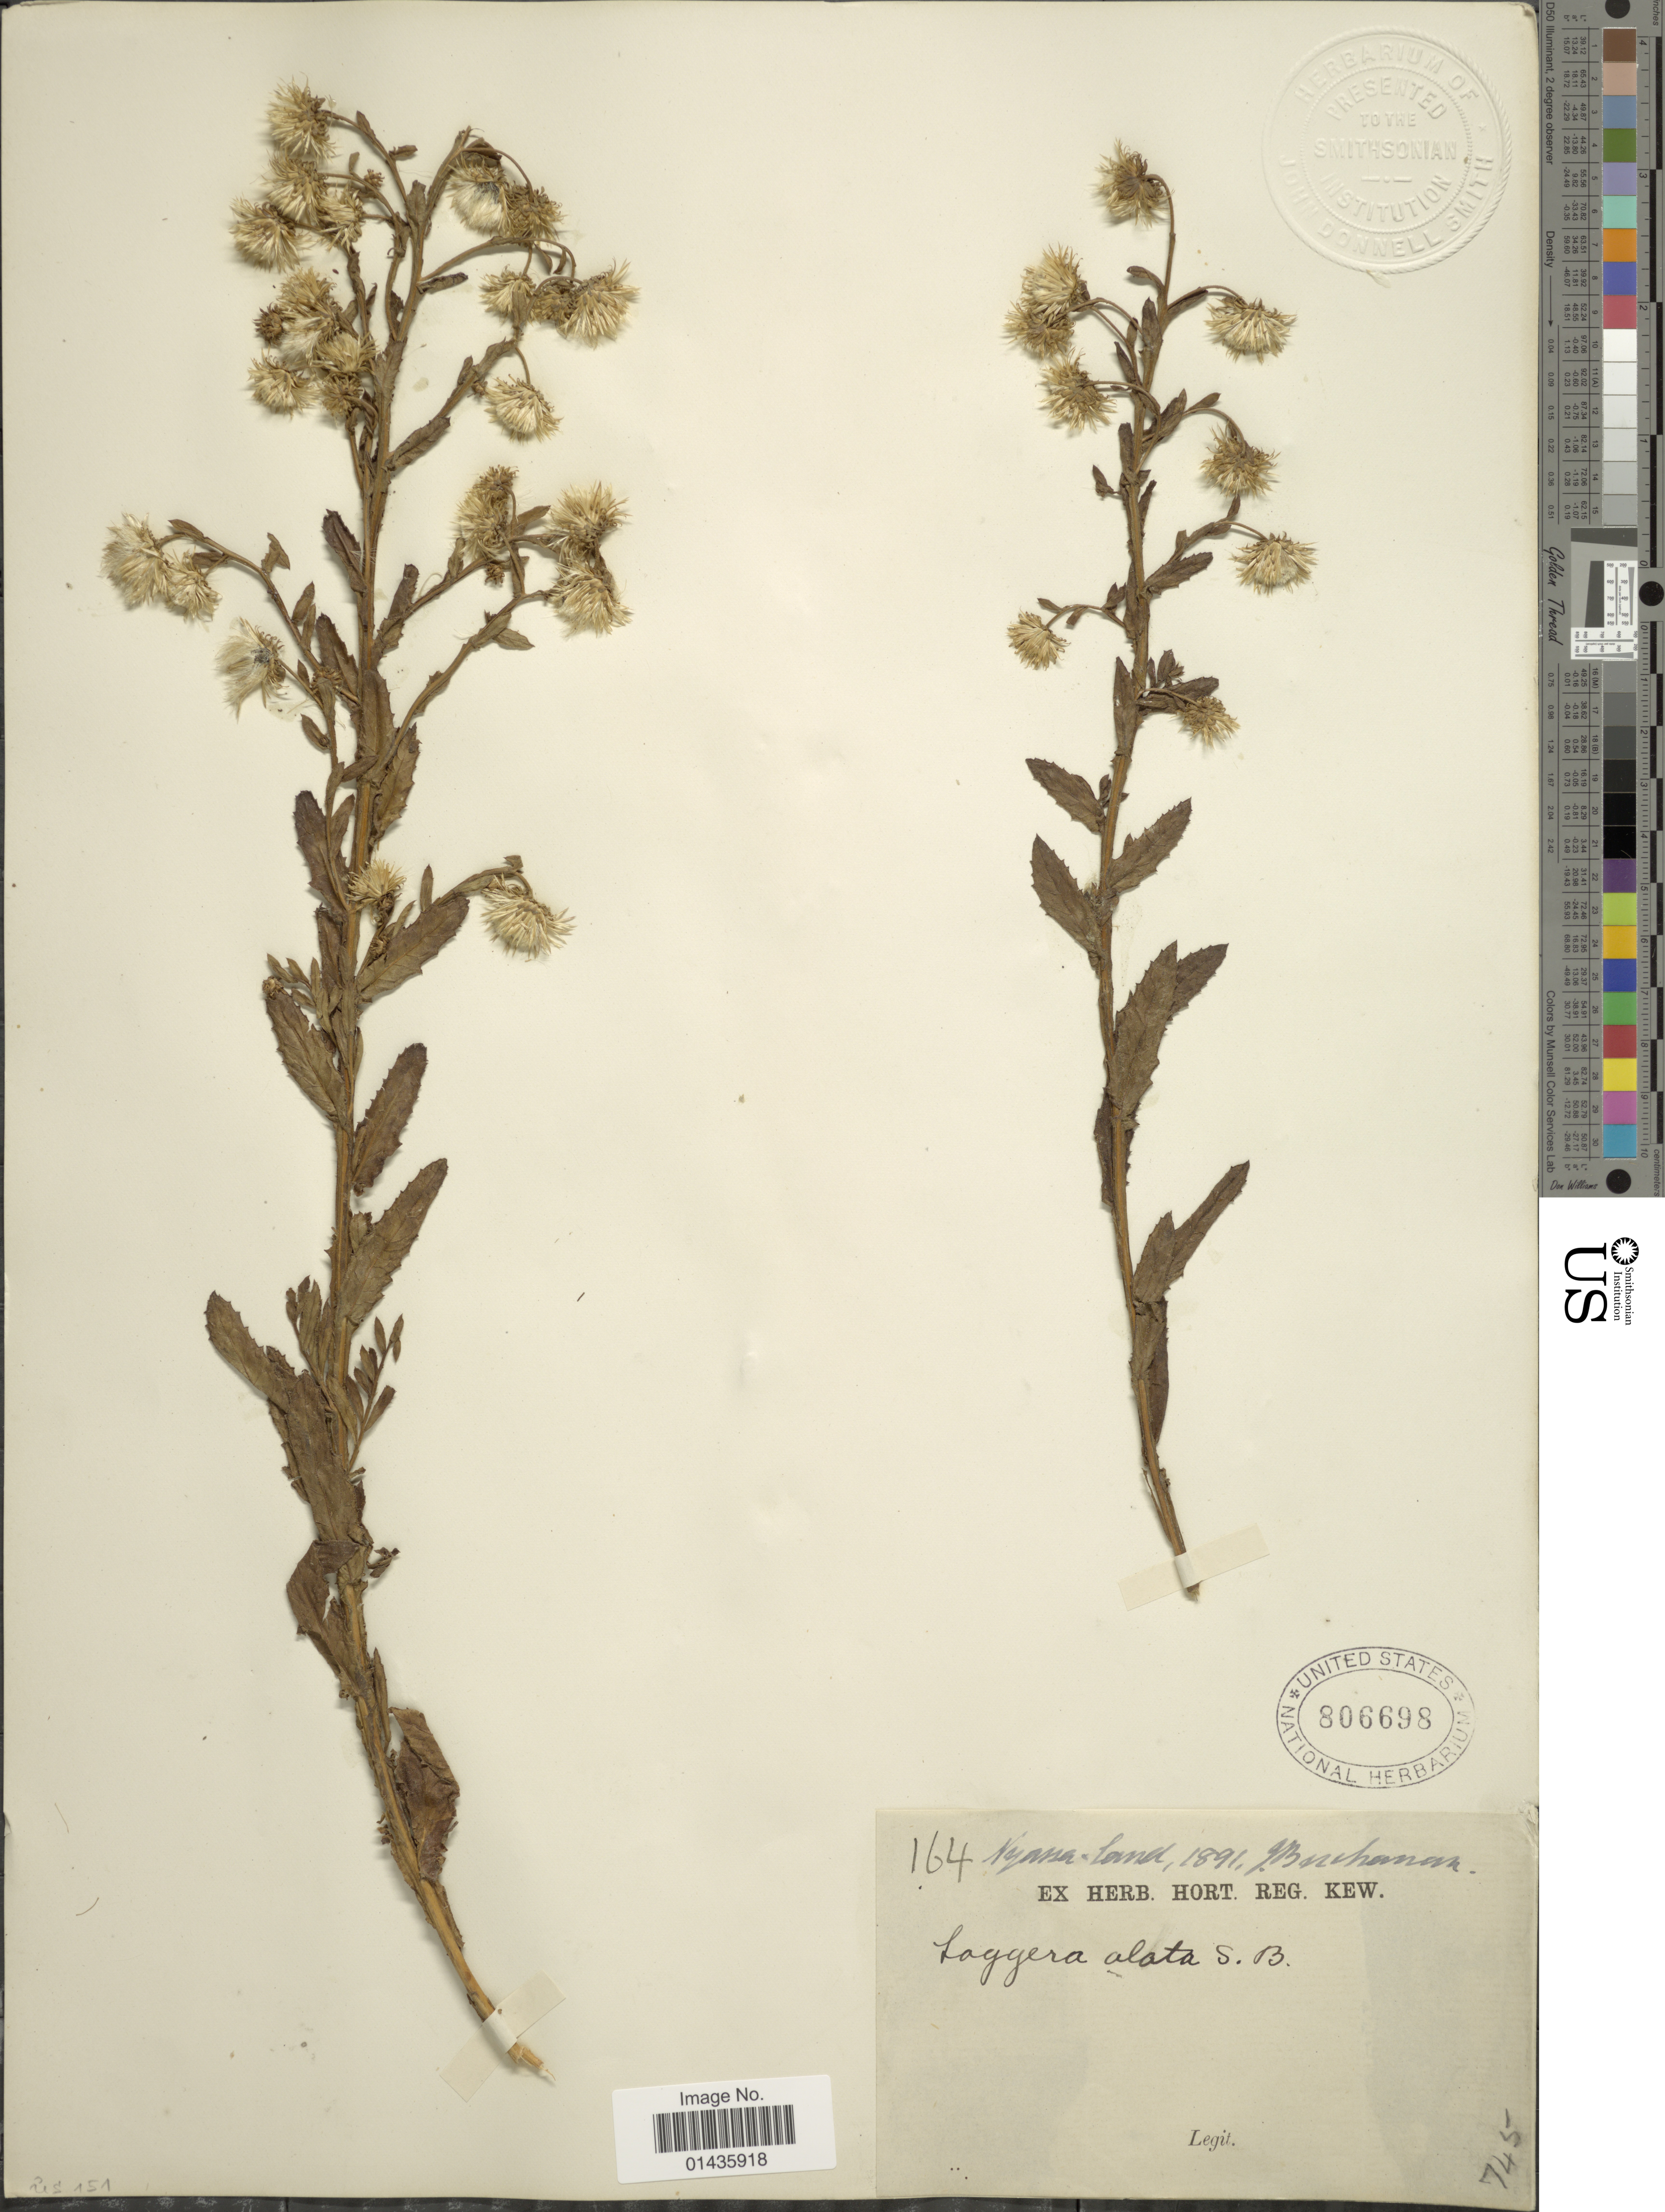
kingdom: Plantae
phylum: Tracheophyta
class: Magnoliopsida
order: Asterales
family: Asteraceae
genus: Laggera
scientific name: Laggera alata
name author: Sch. Bip.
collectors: -. Buchanan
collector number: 164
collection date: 1891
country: Malawi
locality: Nyassa-land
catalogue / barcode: US 806698